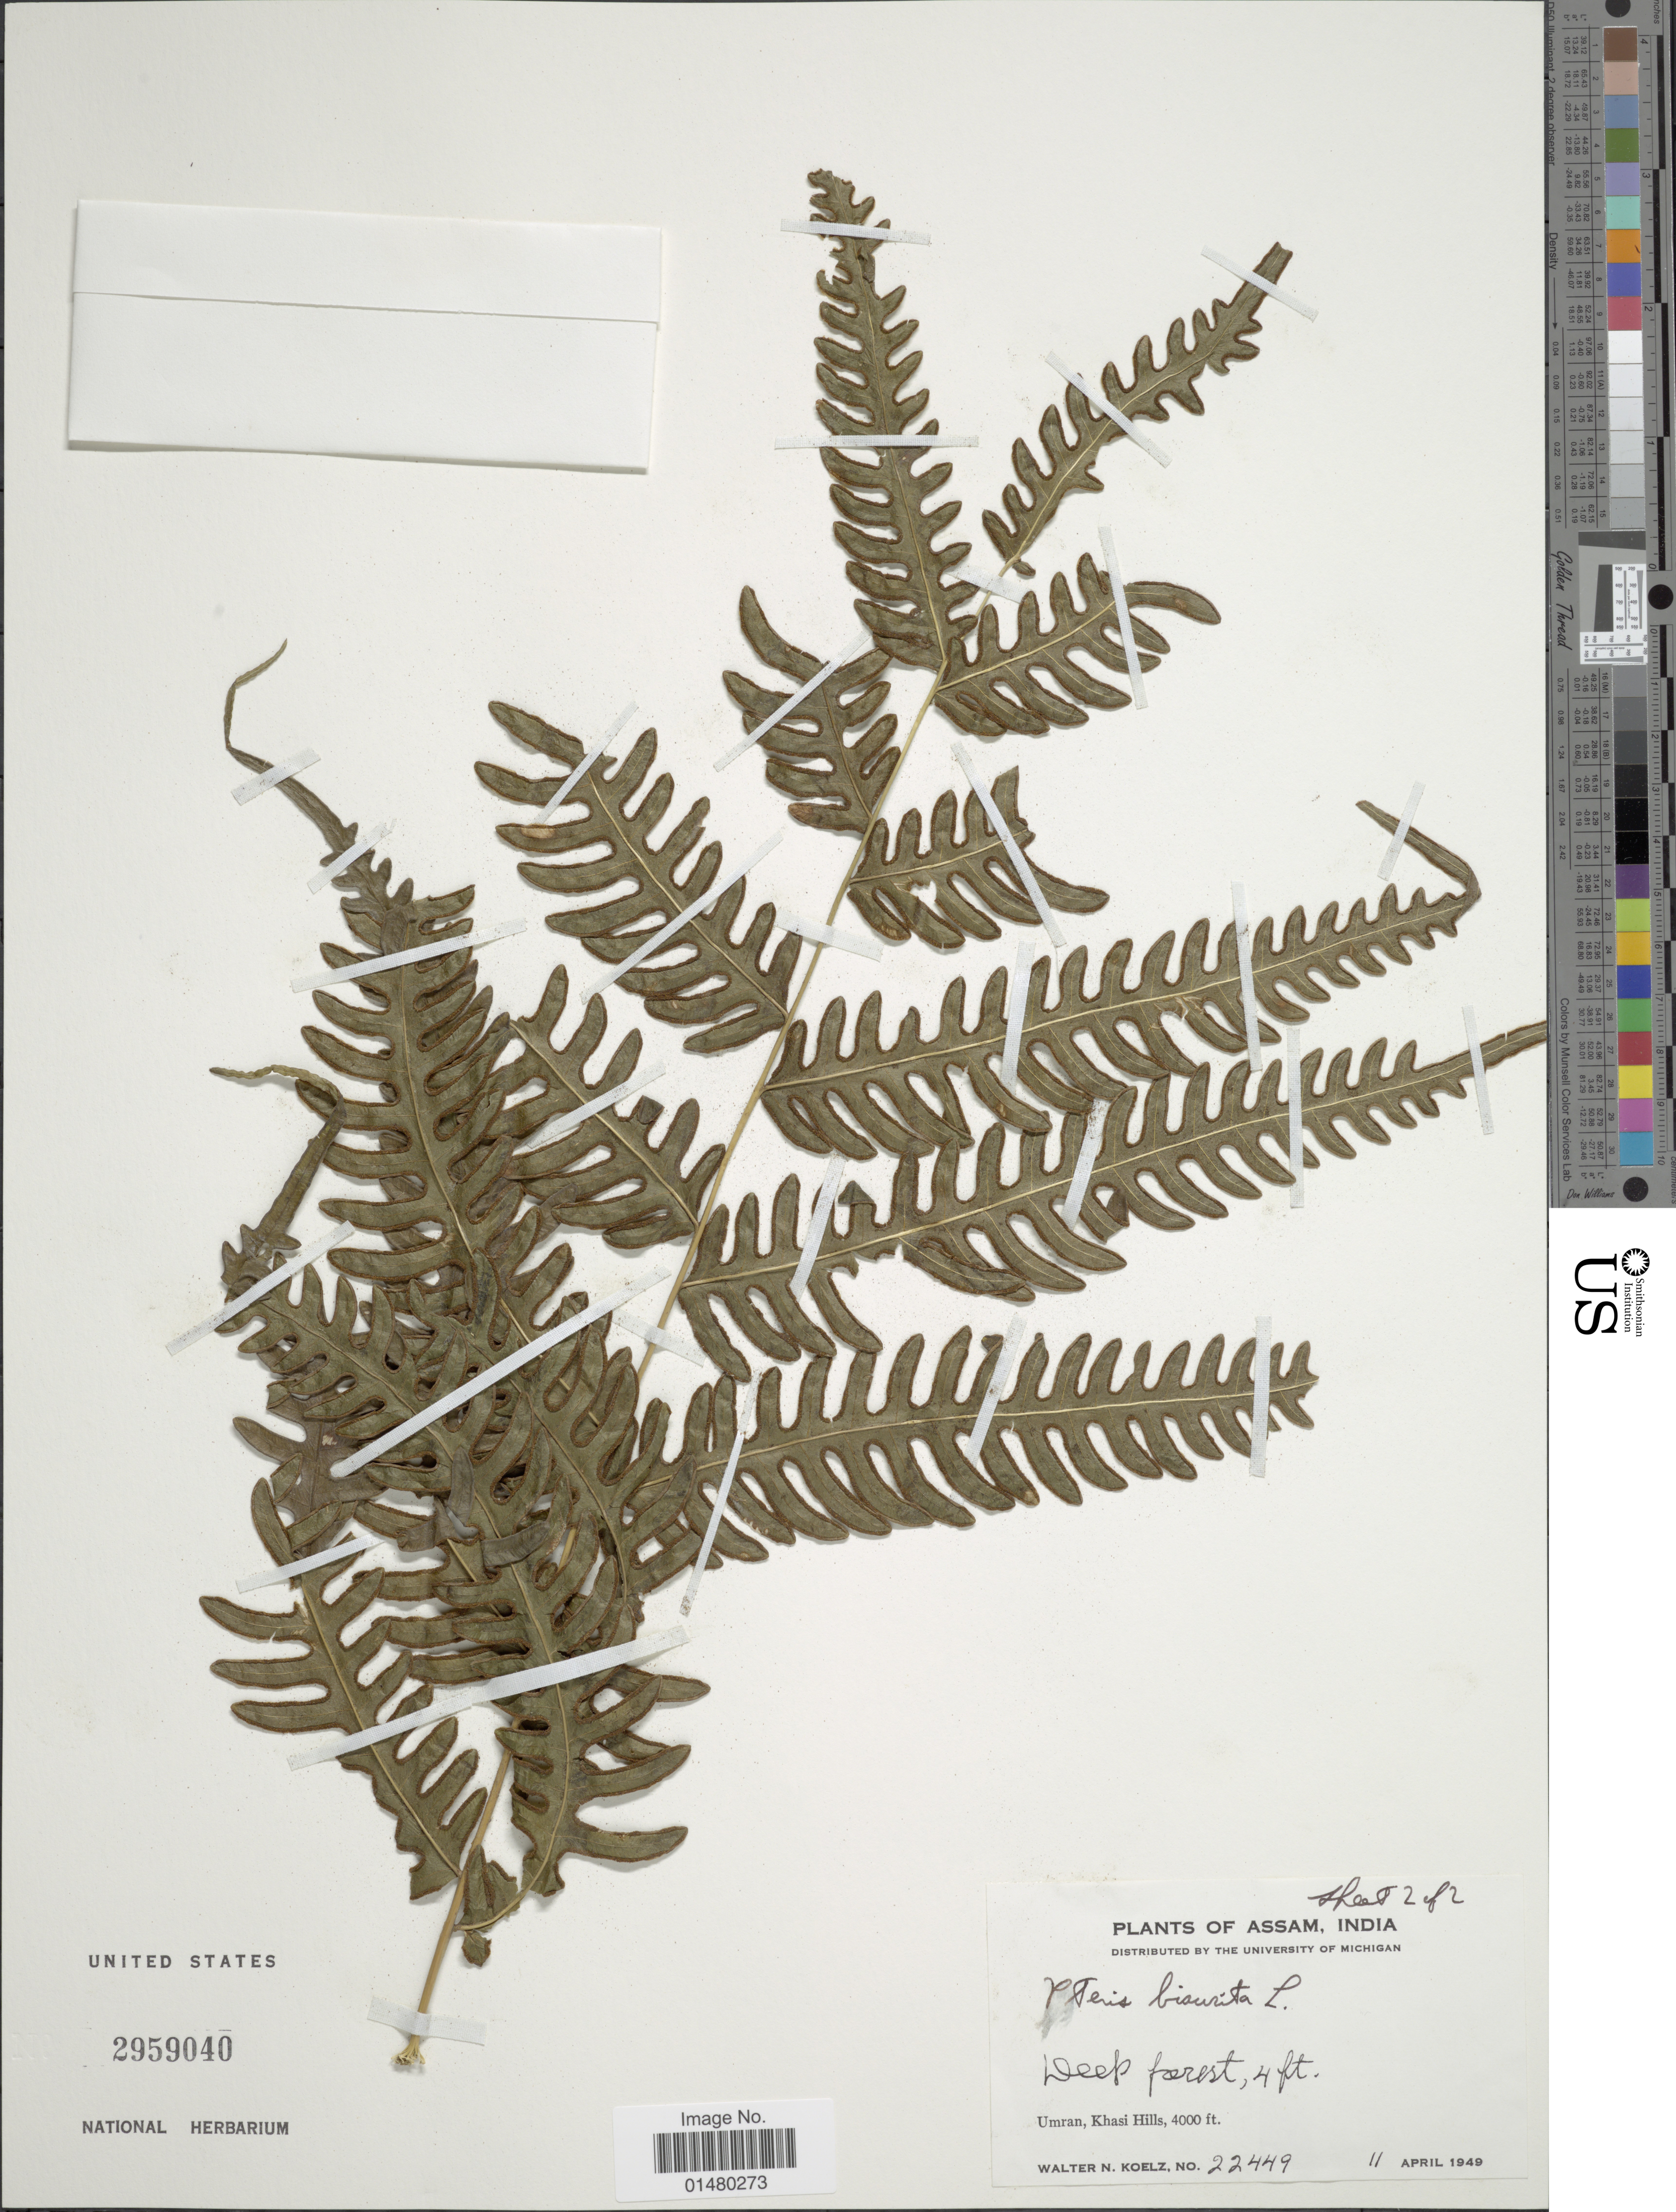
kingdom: Plantae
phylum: Tracheophyta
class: Polypodiopsida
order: Polypodiales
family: Pteridaceae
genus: Pteris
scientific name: Pteris biaurita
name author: L.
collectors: W. N. Koelz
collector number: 22449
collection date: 1949-04-11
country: India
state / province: Meghalaya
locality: Umran, Khasi Hills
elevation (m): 1219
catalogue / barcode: US 2959040